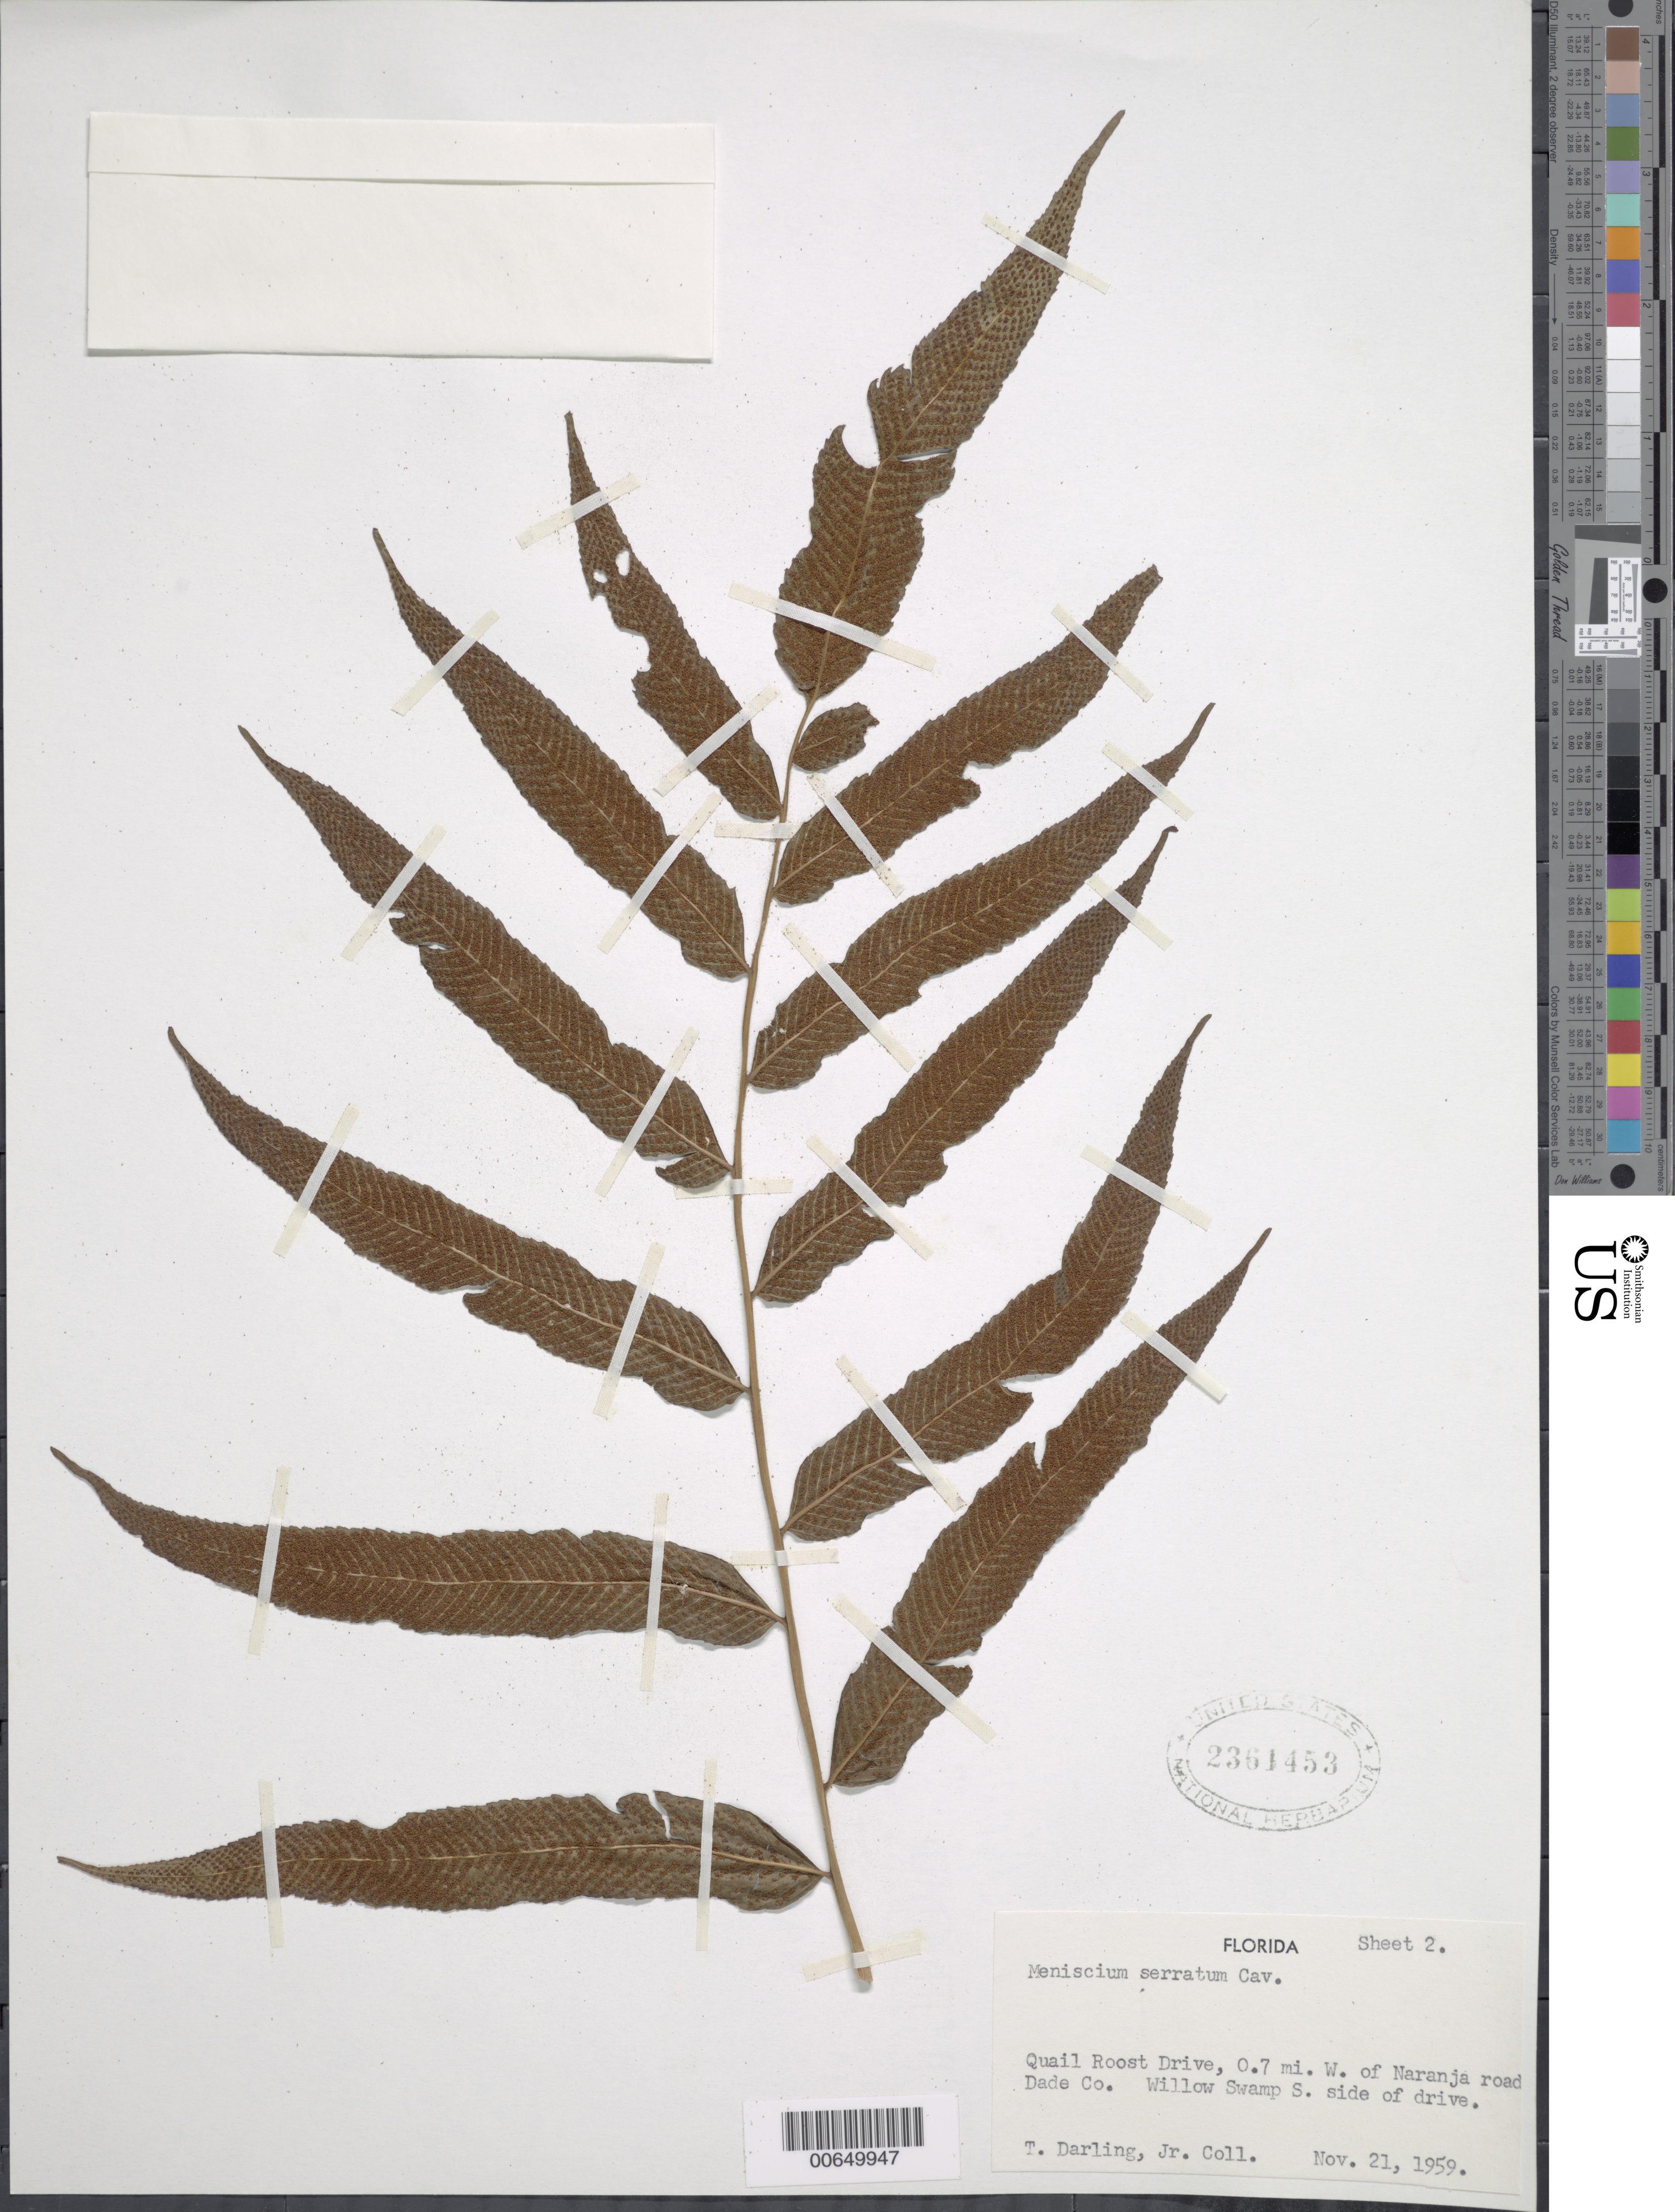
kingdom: Plantae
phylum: Tracheophyta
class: Polypodiopsida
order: Polypodiales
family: Thelypteridaceae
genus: Meniscium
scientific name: Meniscium serratum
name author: Cav.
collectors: T. Darling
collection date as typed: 21 Nov 1959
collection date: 1959-11-21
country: United States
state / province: Florida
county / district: Dade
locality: Quail Roost Dr., 0.7 m. W of Naranja Rd., side of drive.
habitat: Willow swamps.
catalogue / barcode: US 2361423